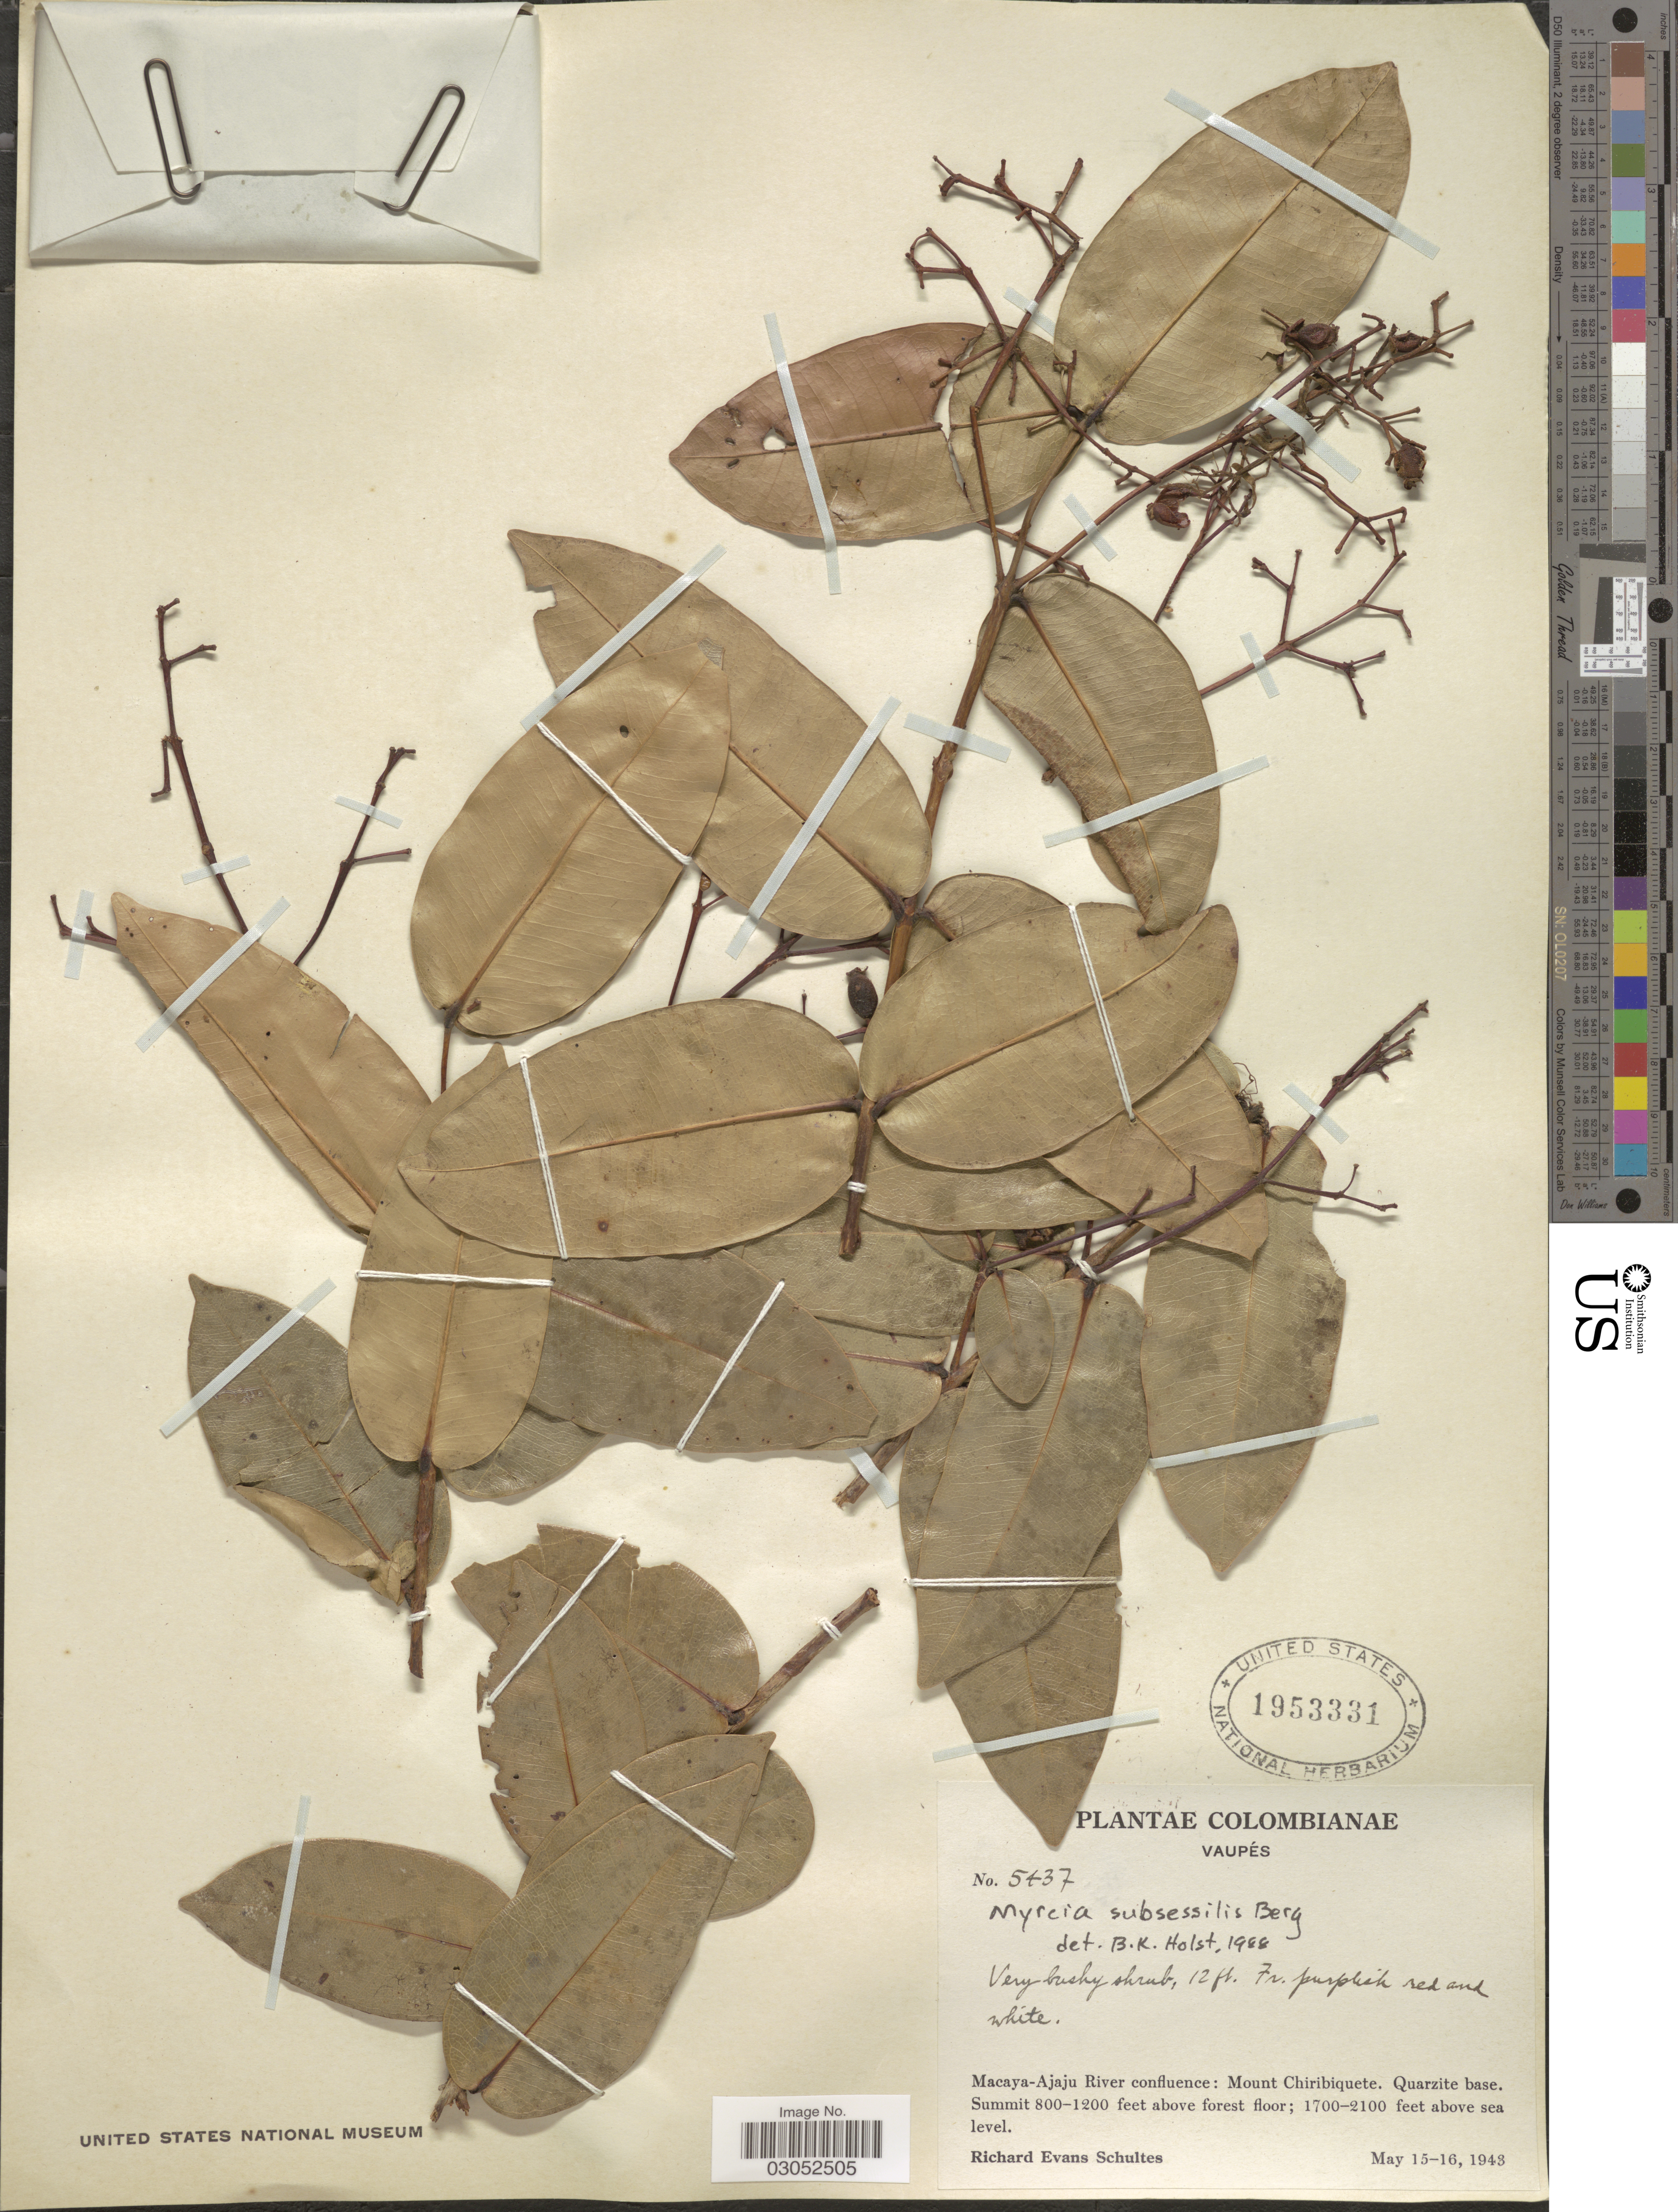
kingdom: Plantae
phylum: Tracheophyta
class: Magnoliopsida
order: Myrtales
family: Myrtaceae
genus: Myrcia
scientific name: Myrcia subsessilis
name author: O. Berg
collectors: R. E. Schultes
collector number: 5437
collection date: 1943-05-15/1943-05-16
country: Colombia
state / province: Vaupés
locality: Macaya-Ajaju River confluence: Mount Chiribiquete.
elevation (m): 244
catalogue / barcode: US 1953331